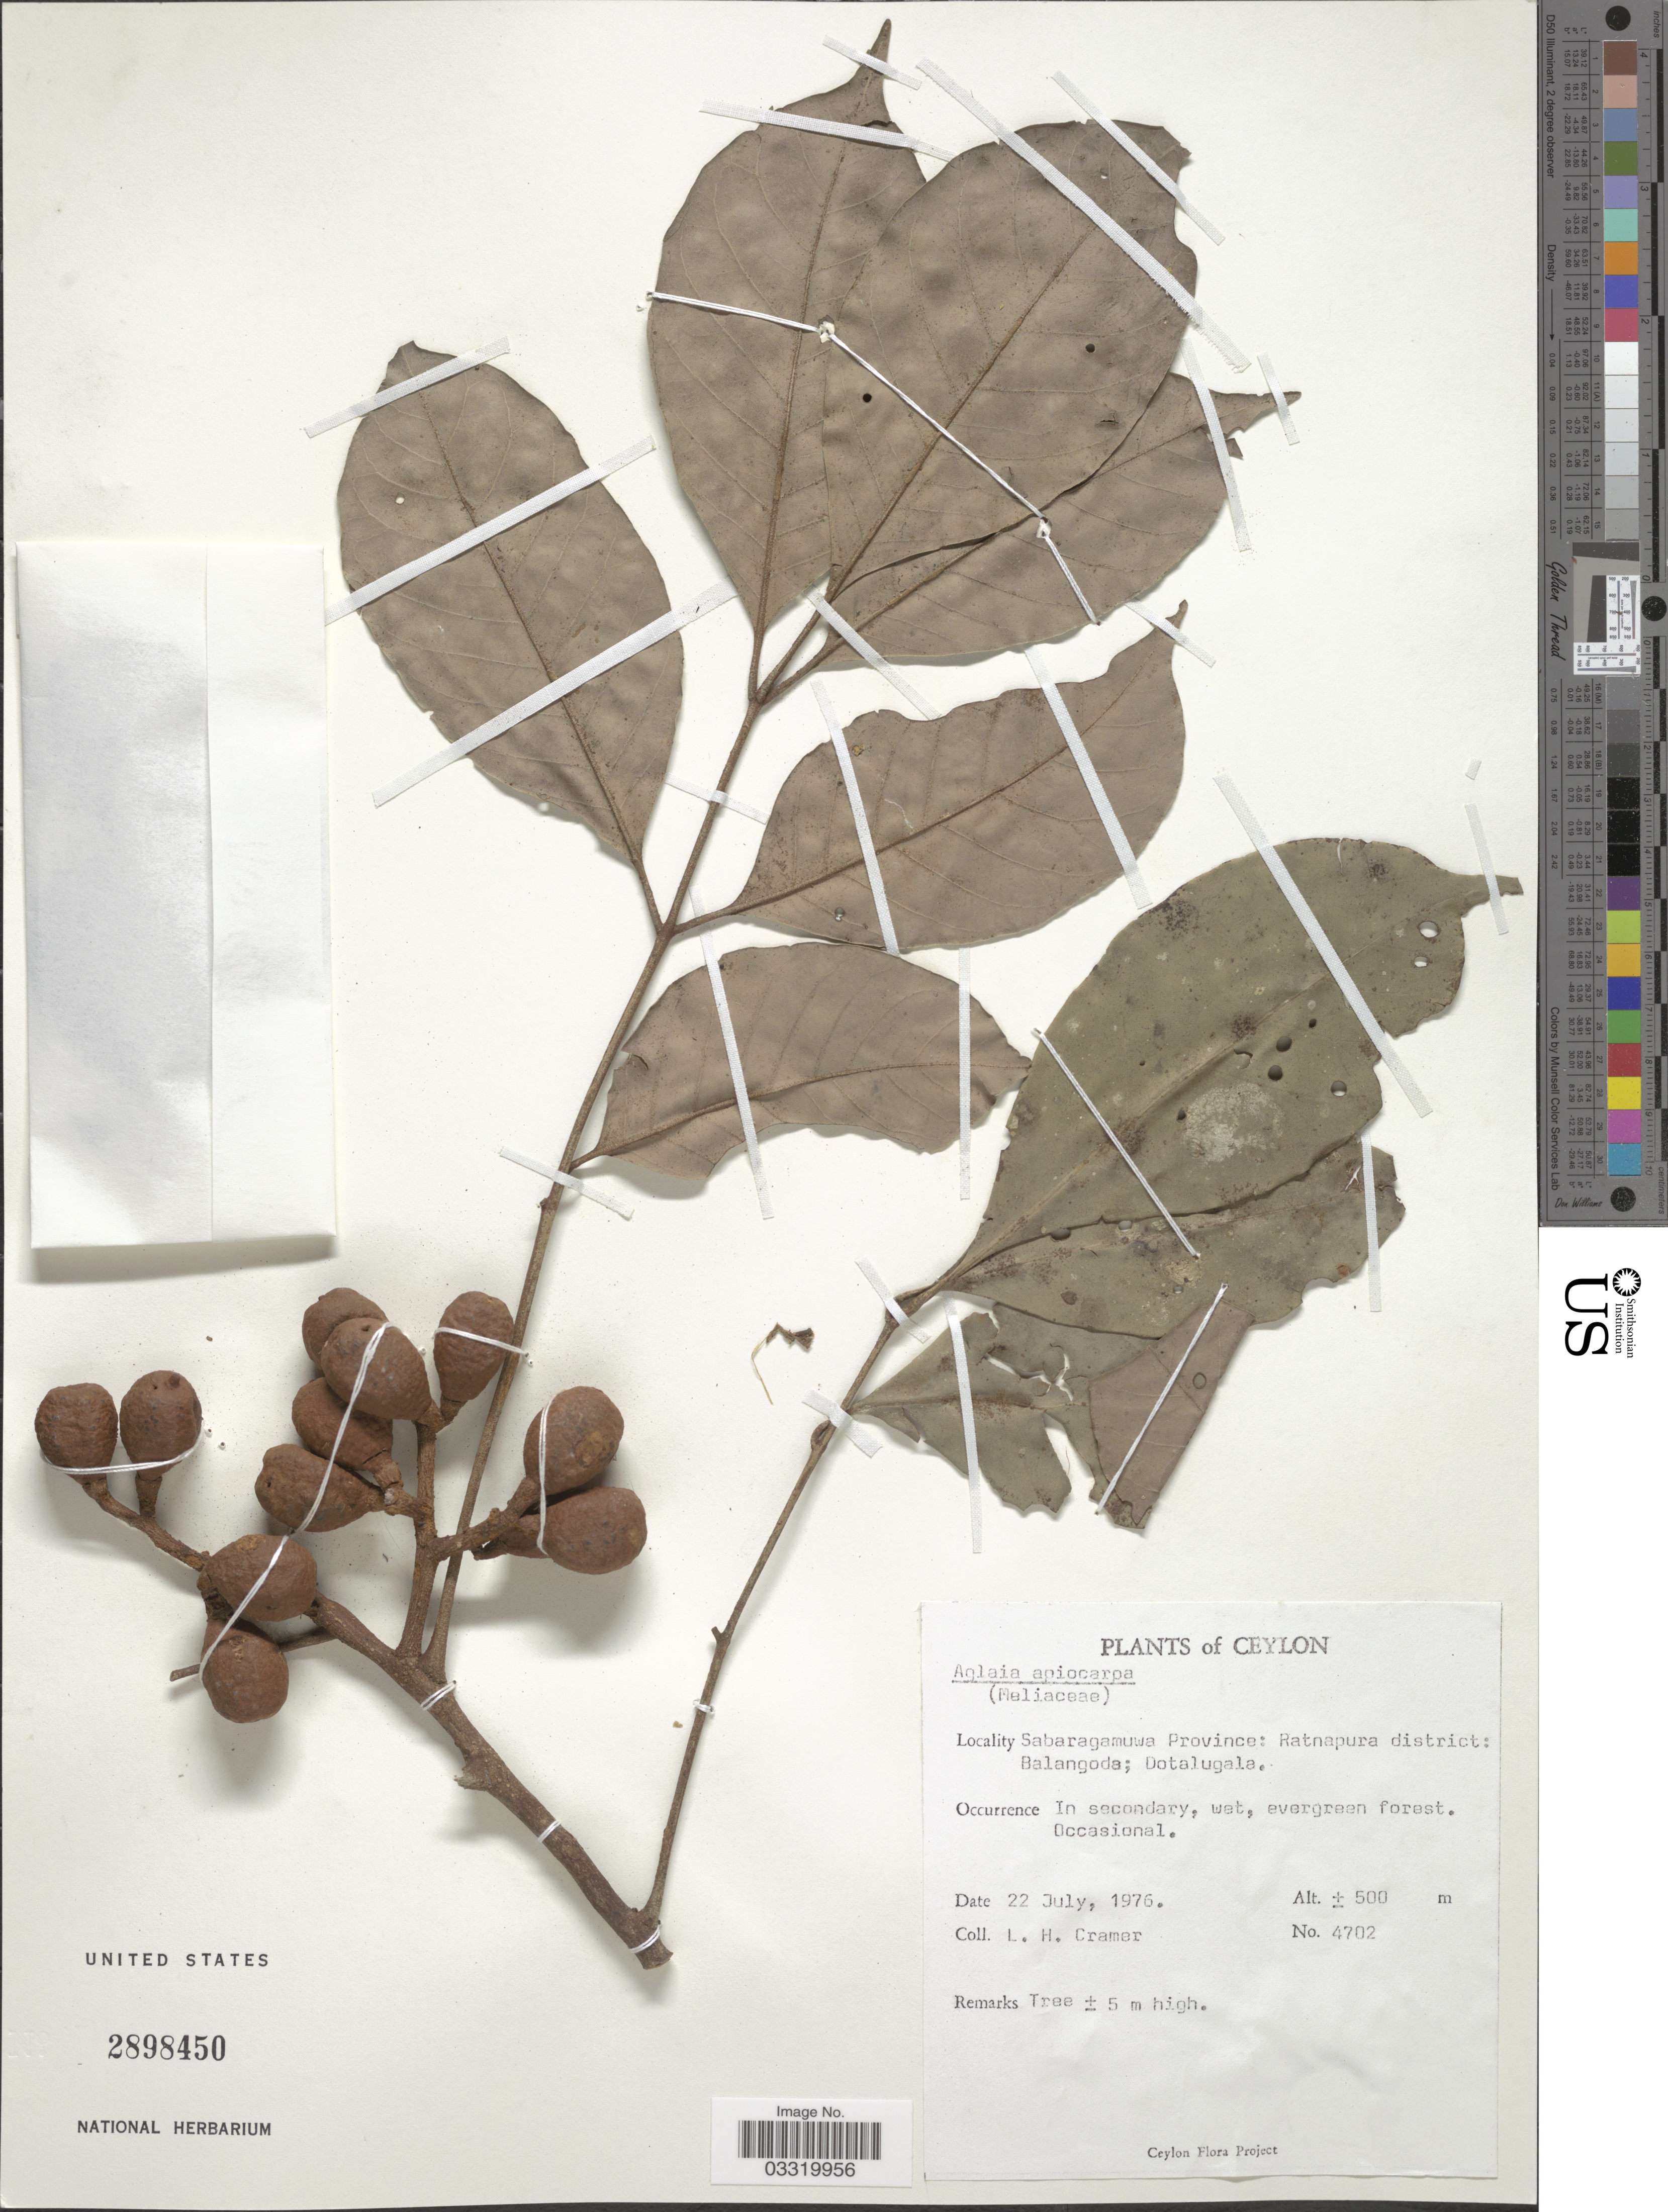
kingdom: Plantae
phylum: Tracheophyta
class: Magnoliopsida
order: Sapindales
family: Meliaceae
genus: Aglaia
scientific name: Aglaia apiocarpa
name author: Hiern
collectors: L. H. Cramer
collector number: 4702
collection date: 1976-07-22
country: Sri Lanka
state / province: Sabaragamuwa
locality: Ceylon. Ratnapura district: Balangoda; Dotalugala.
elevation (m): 500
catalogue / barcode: US 2898450